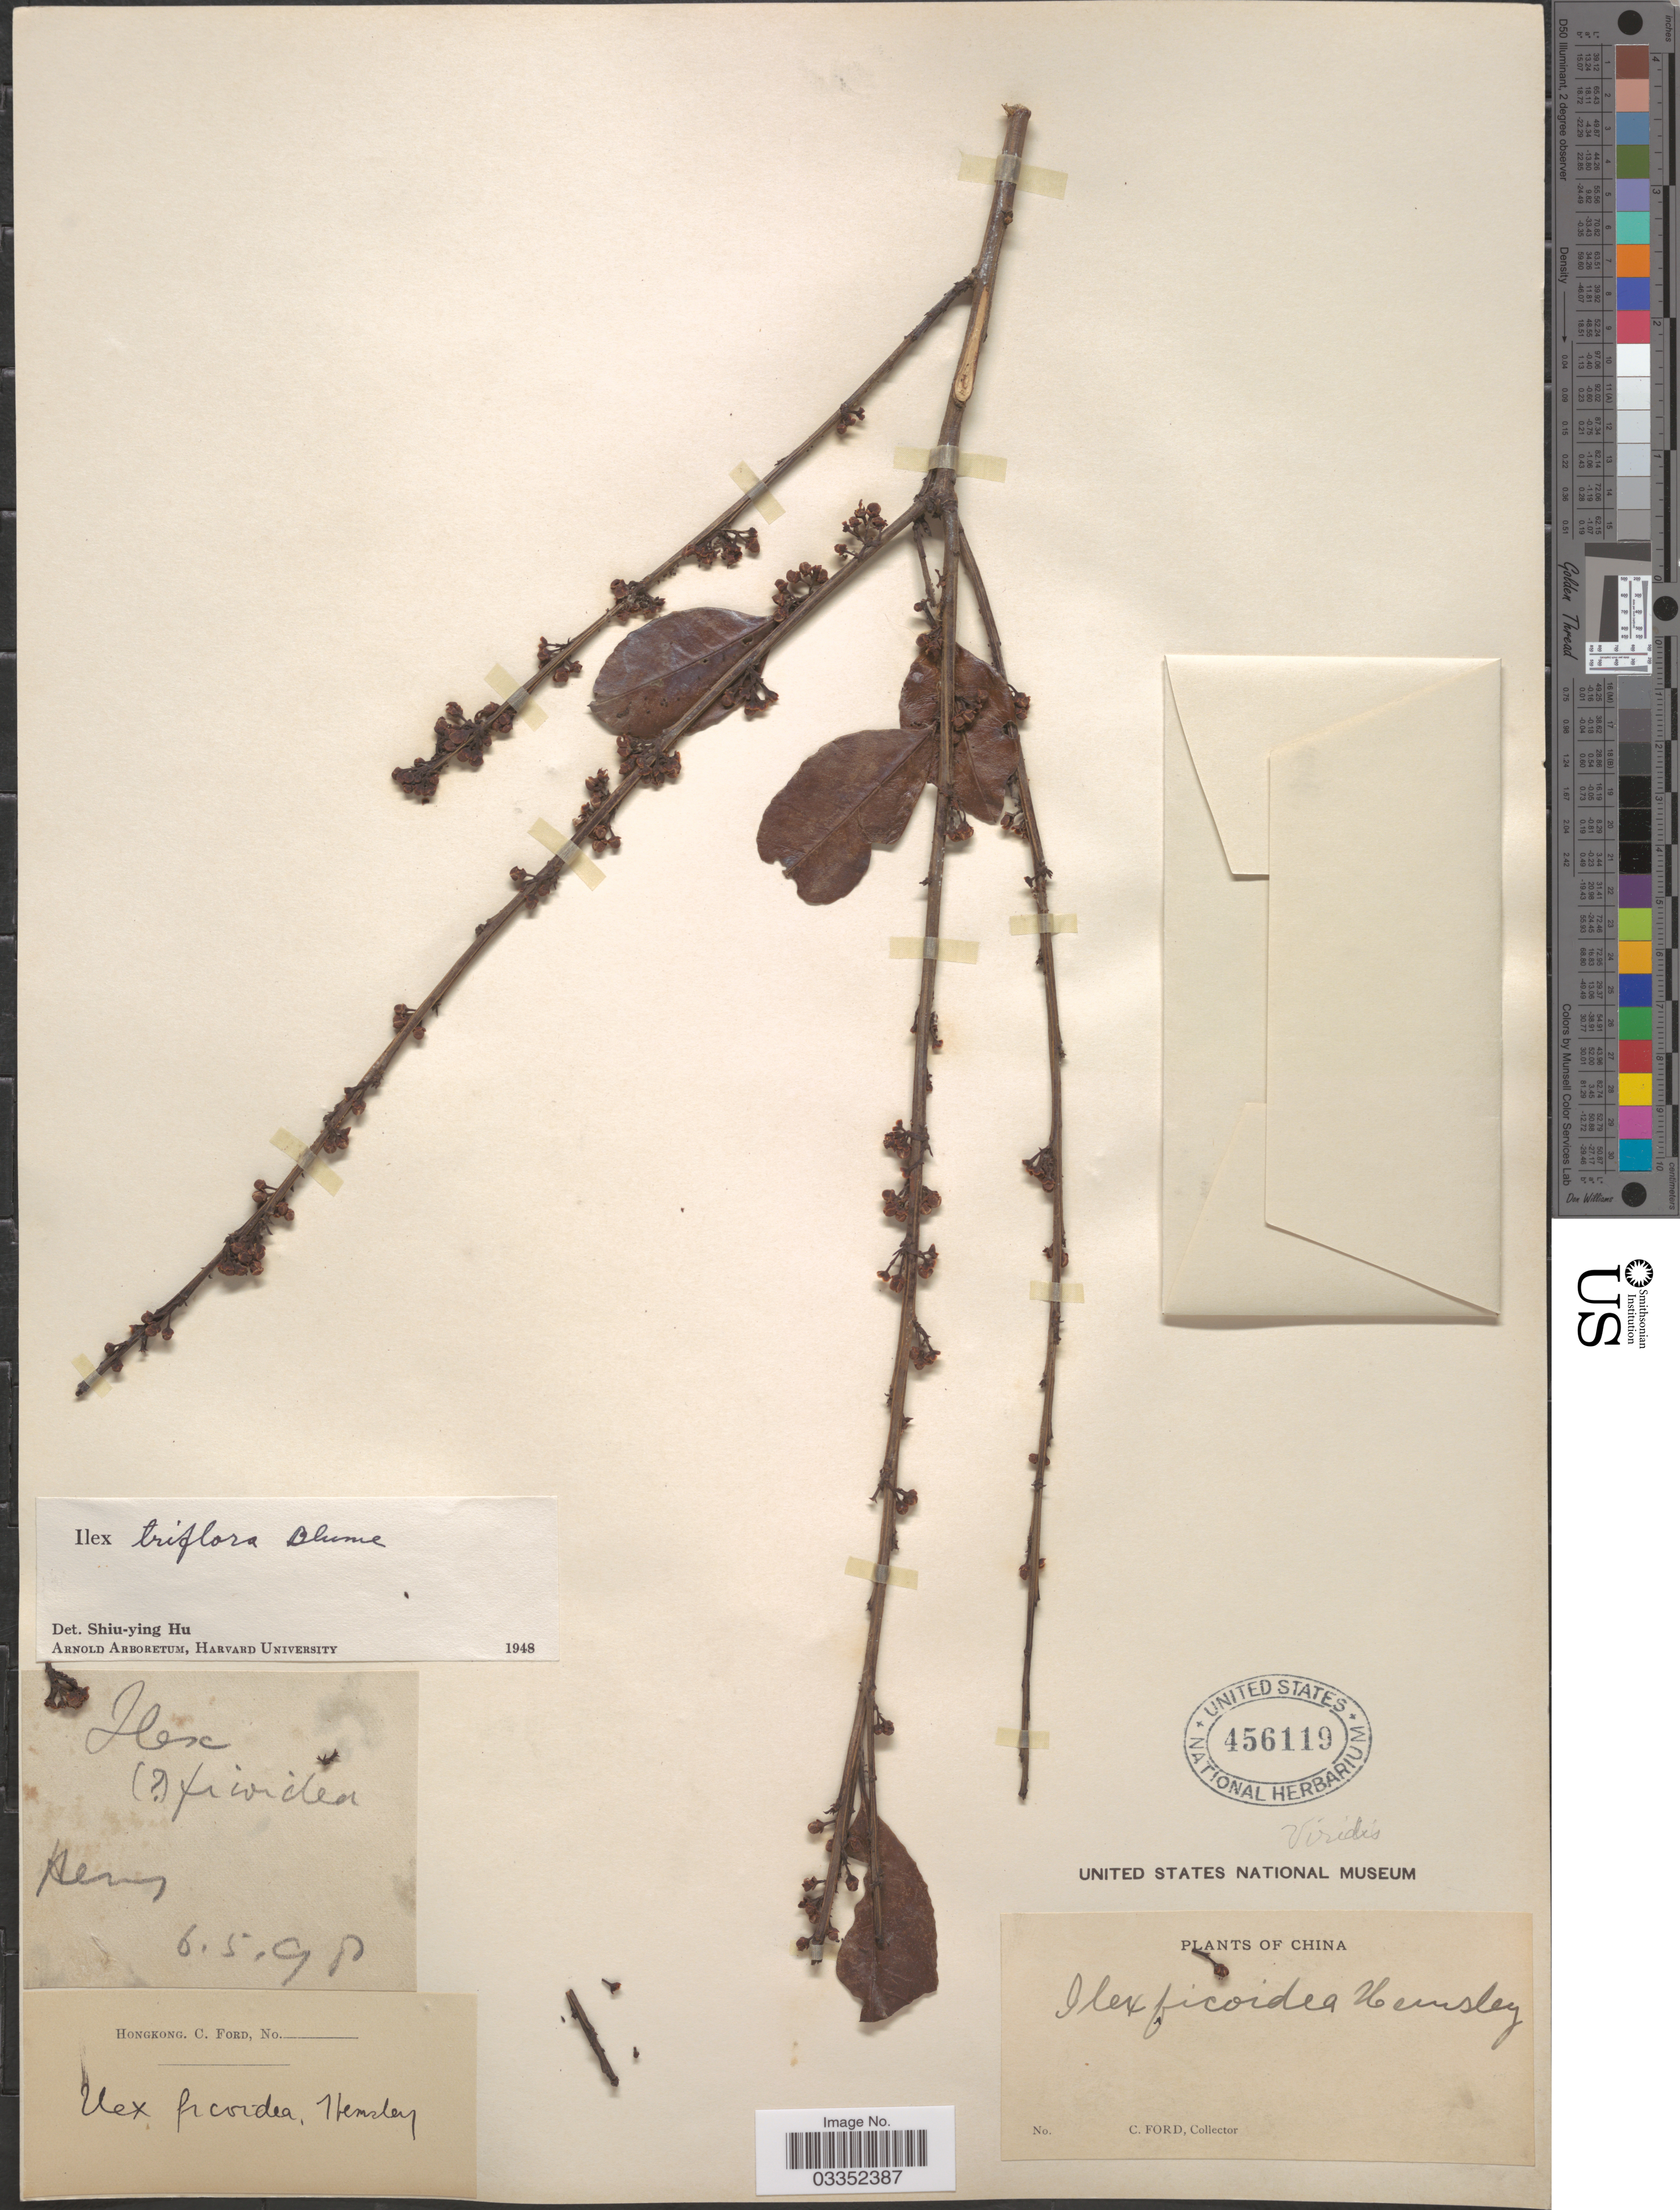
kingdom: Plantae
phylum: Tracheophyta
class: Magnoliopsida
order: Aquifoliales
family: Aquifoliaceae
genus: Ilex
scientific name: Ilex triflora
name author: Blume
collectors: C. Ford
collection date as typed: Transcribed d/m/y: 6/5/98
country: China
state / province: Hong Kong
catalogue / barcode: US 456119